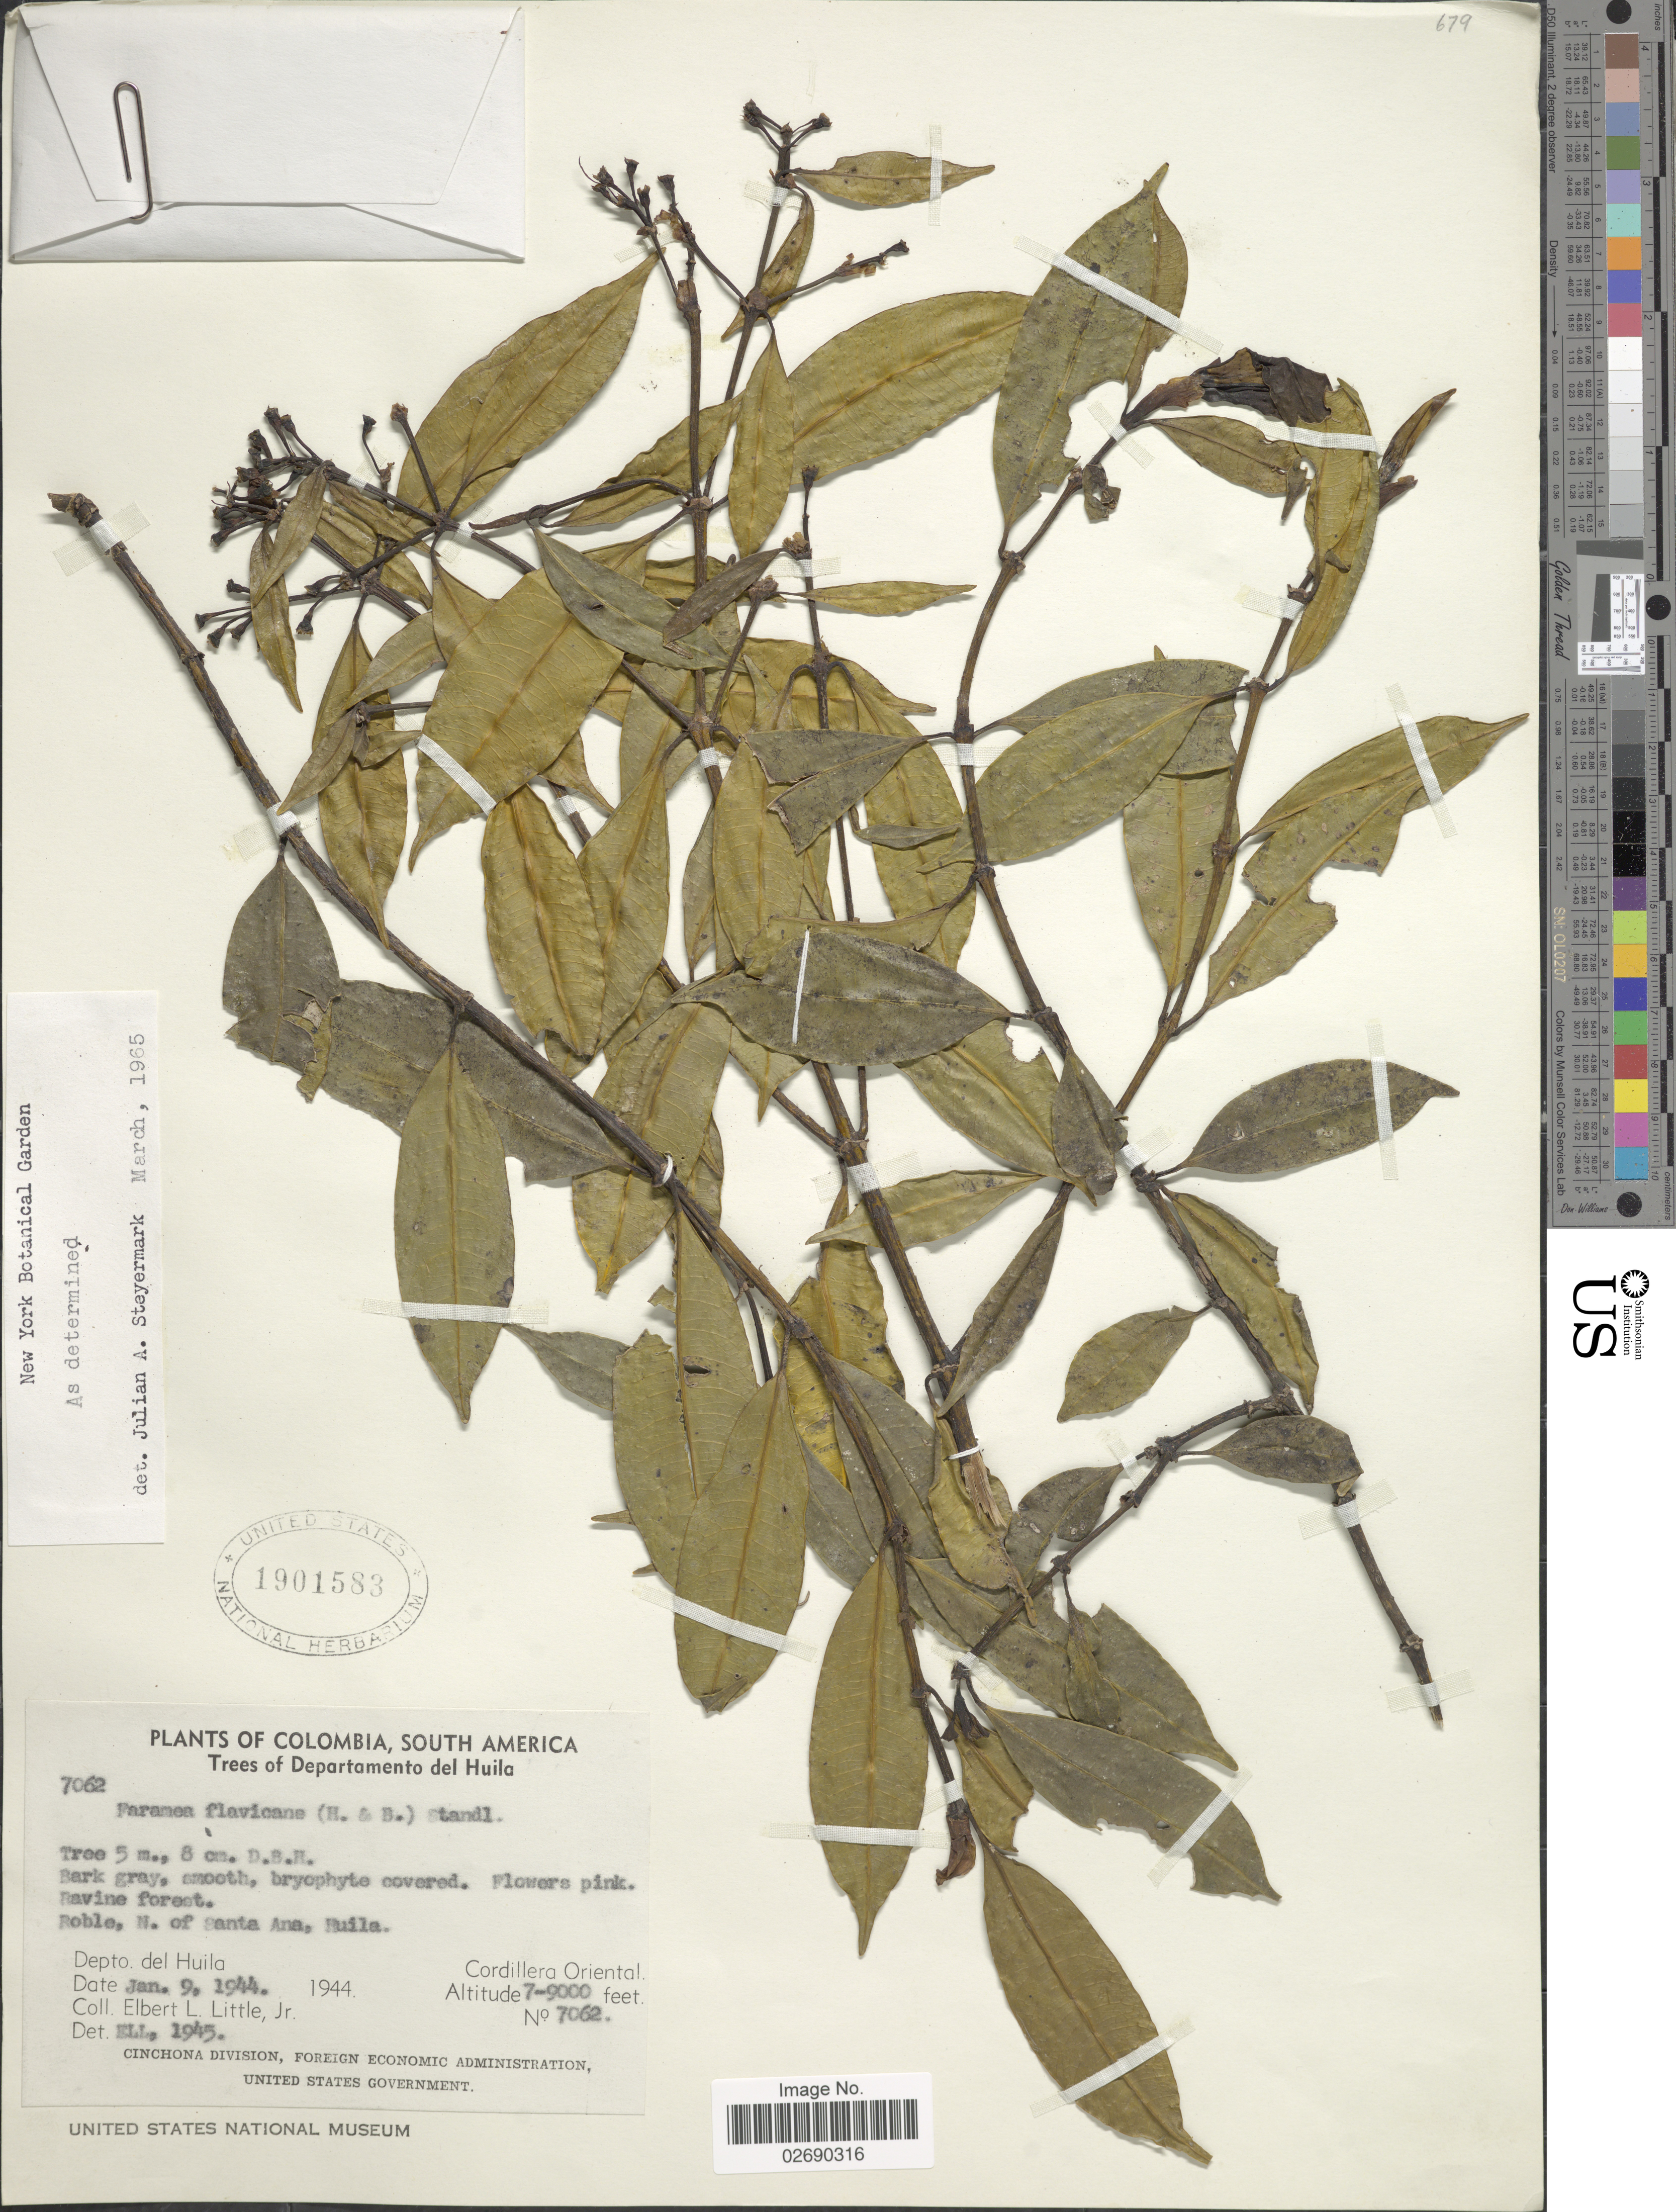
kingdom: Plantae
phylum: Tracheophyta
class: Magnoliopsida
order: Gentianales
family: Rubiaceae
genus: Faramea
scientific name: Faramea flavicans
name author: (Roem. & Schult.) Standl.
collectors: E. L. Little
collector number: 7062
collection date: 1944-01-09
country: Colombia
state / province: Huila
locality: Departamento del Huila, Ravine forest, Roble, N. of Santa Ana, Huila, Depto. del Huila, Cordillera Oriental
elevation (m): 2134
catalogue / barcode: US 1901583